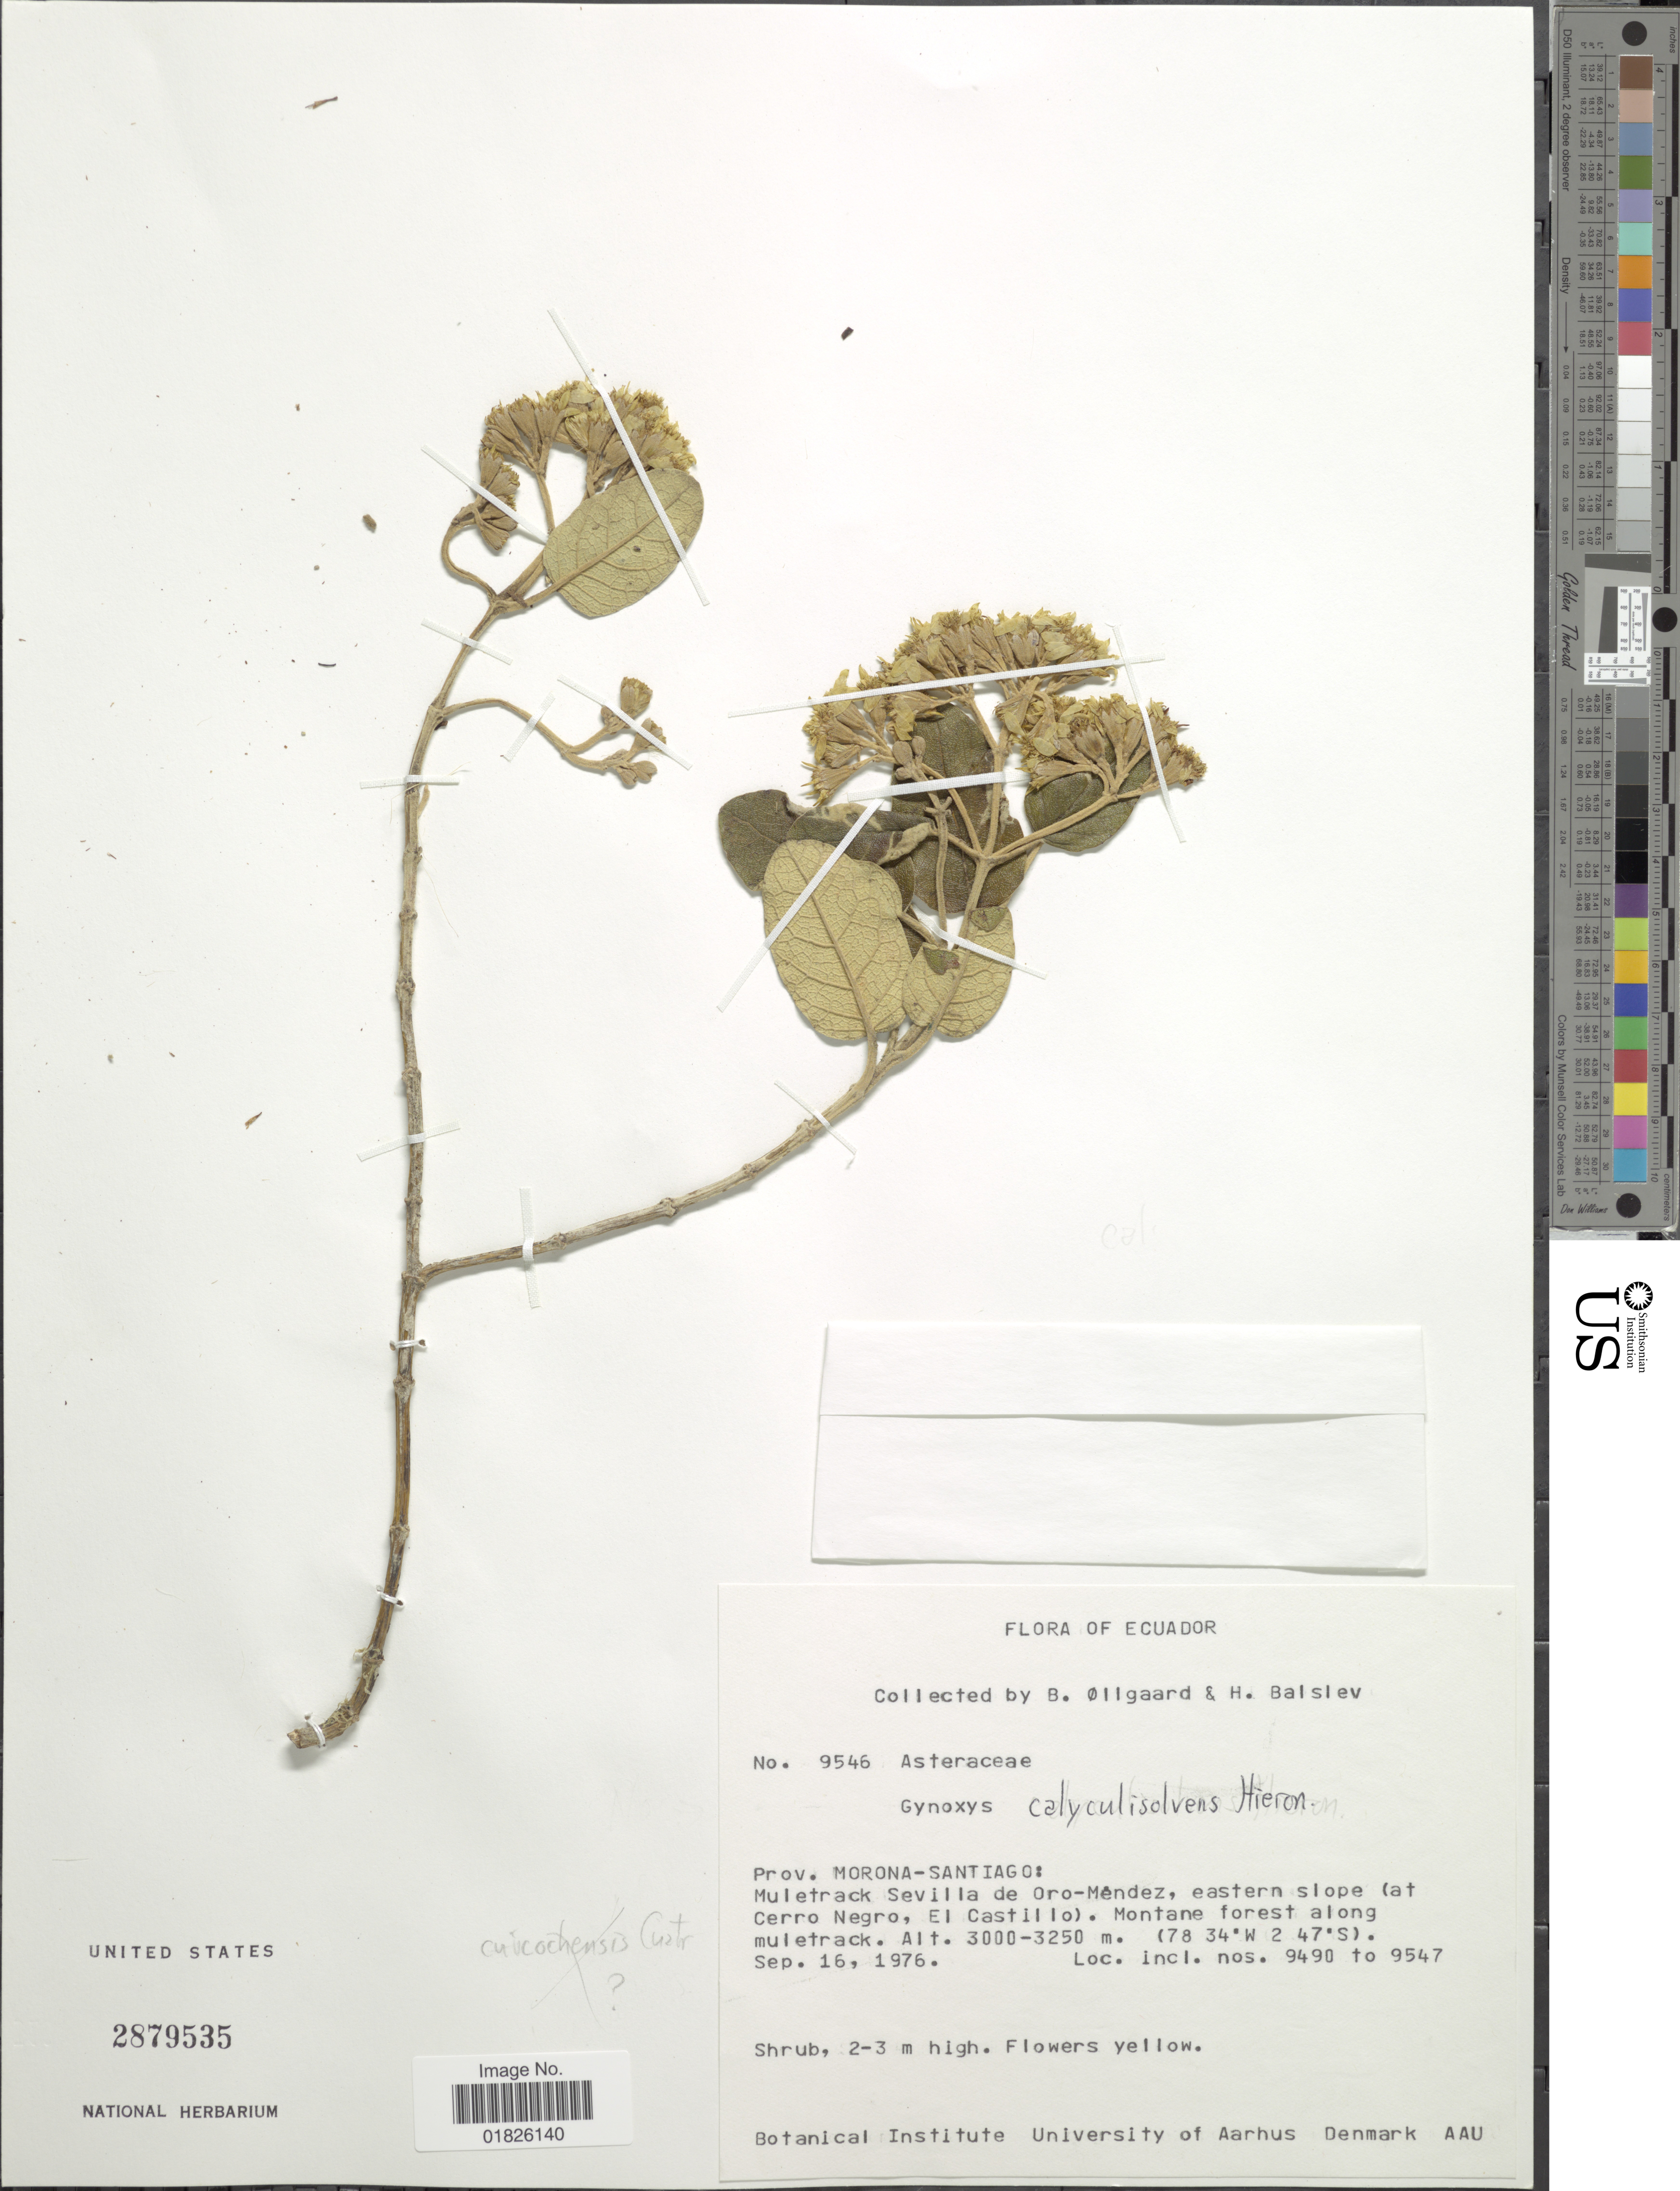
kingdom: Plantae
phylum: Tracheophyta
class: Magnoliopsida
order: Asterales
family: Asteraceae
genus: Gynoxys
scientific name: Gynoxys calyculisolvens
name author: Hieron.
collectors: B. Øllgaard & H. Balslev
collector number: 9546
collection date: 1976-09-16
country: Ecuador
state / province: Morona-Santiago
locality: Muletrack Sevilla de Oro-Mendez, eastern slope (at Cerro Negro, El Castillo).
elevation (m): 3000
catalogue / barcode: US 2879535